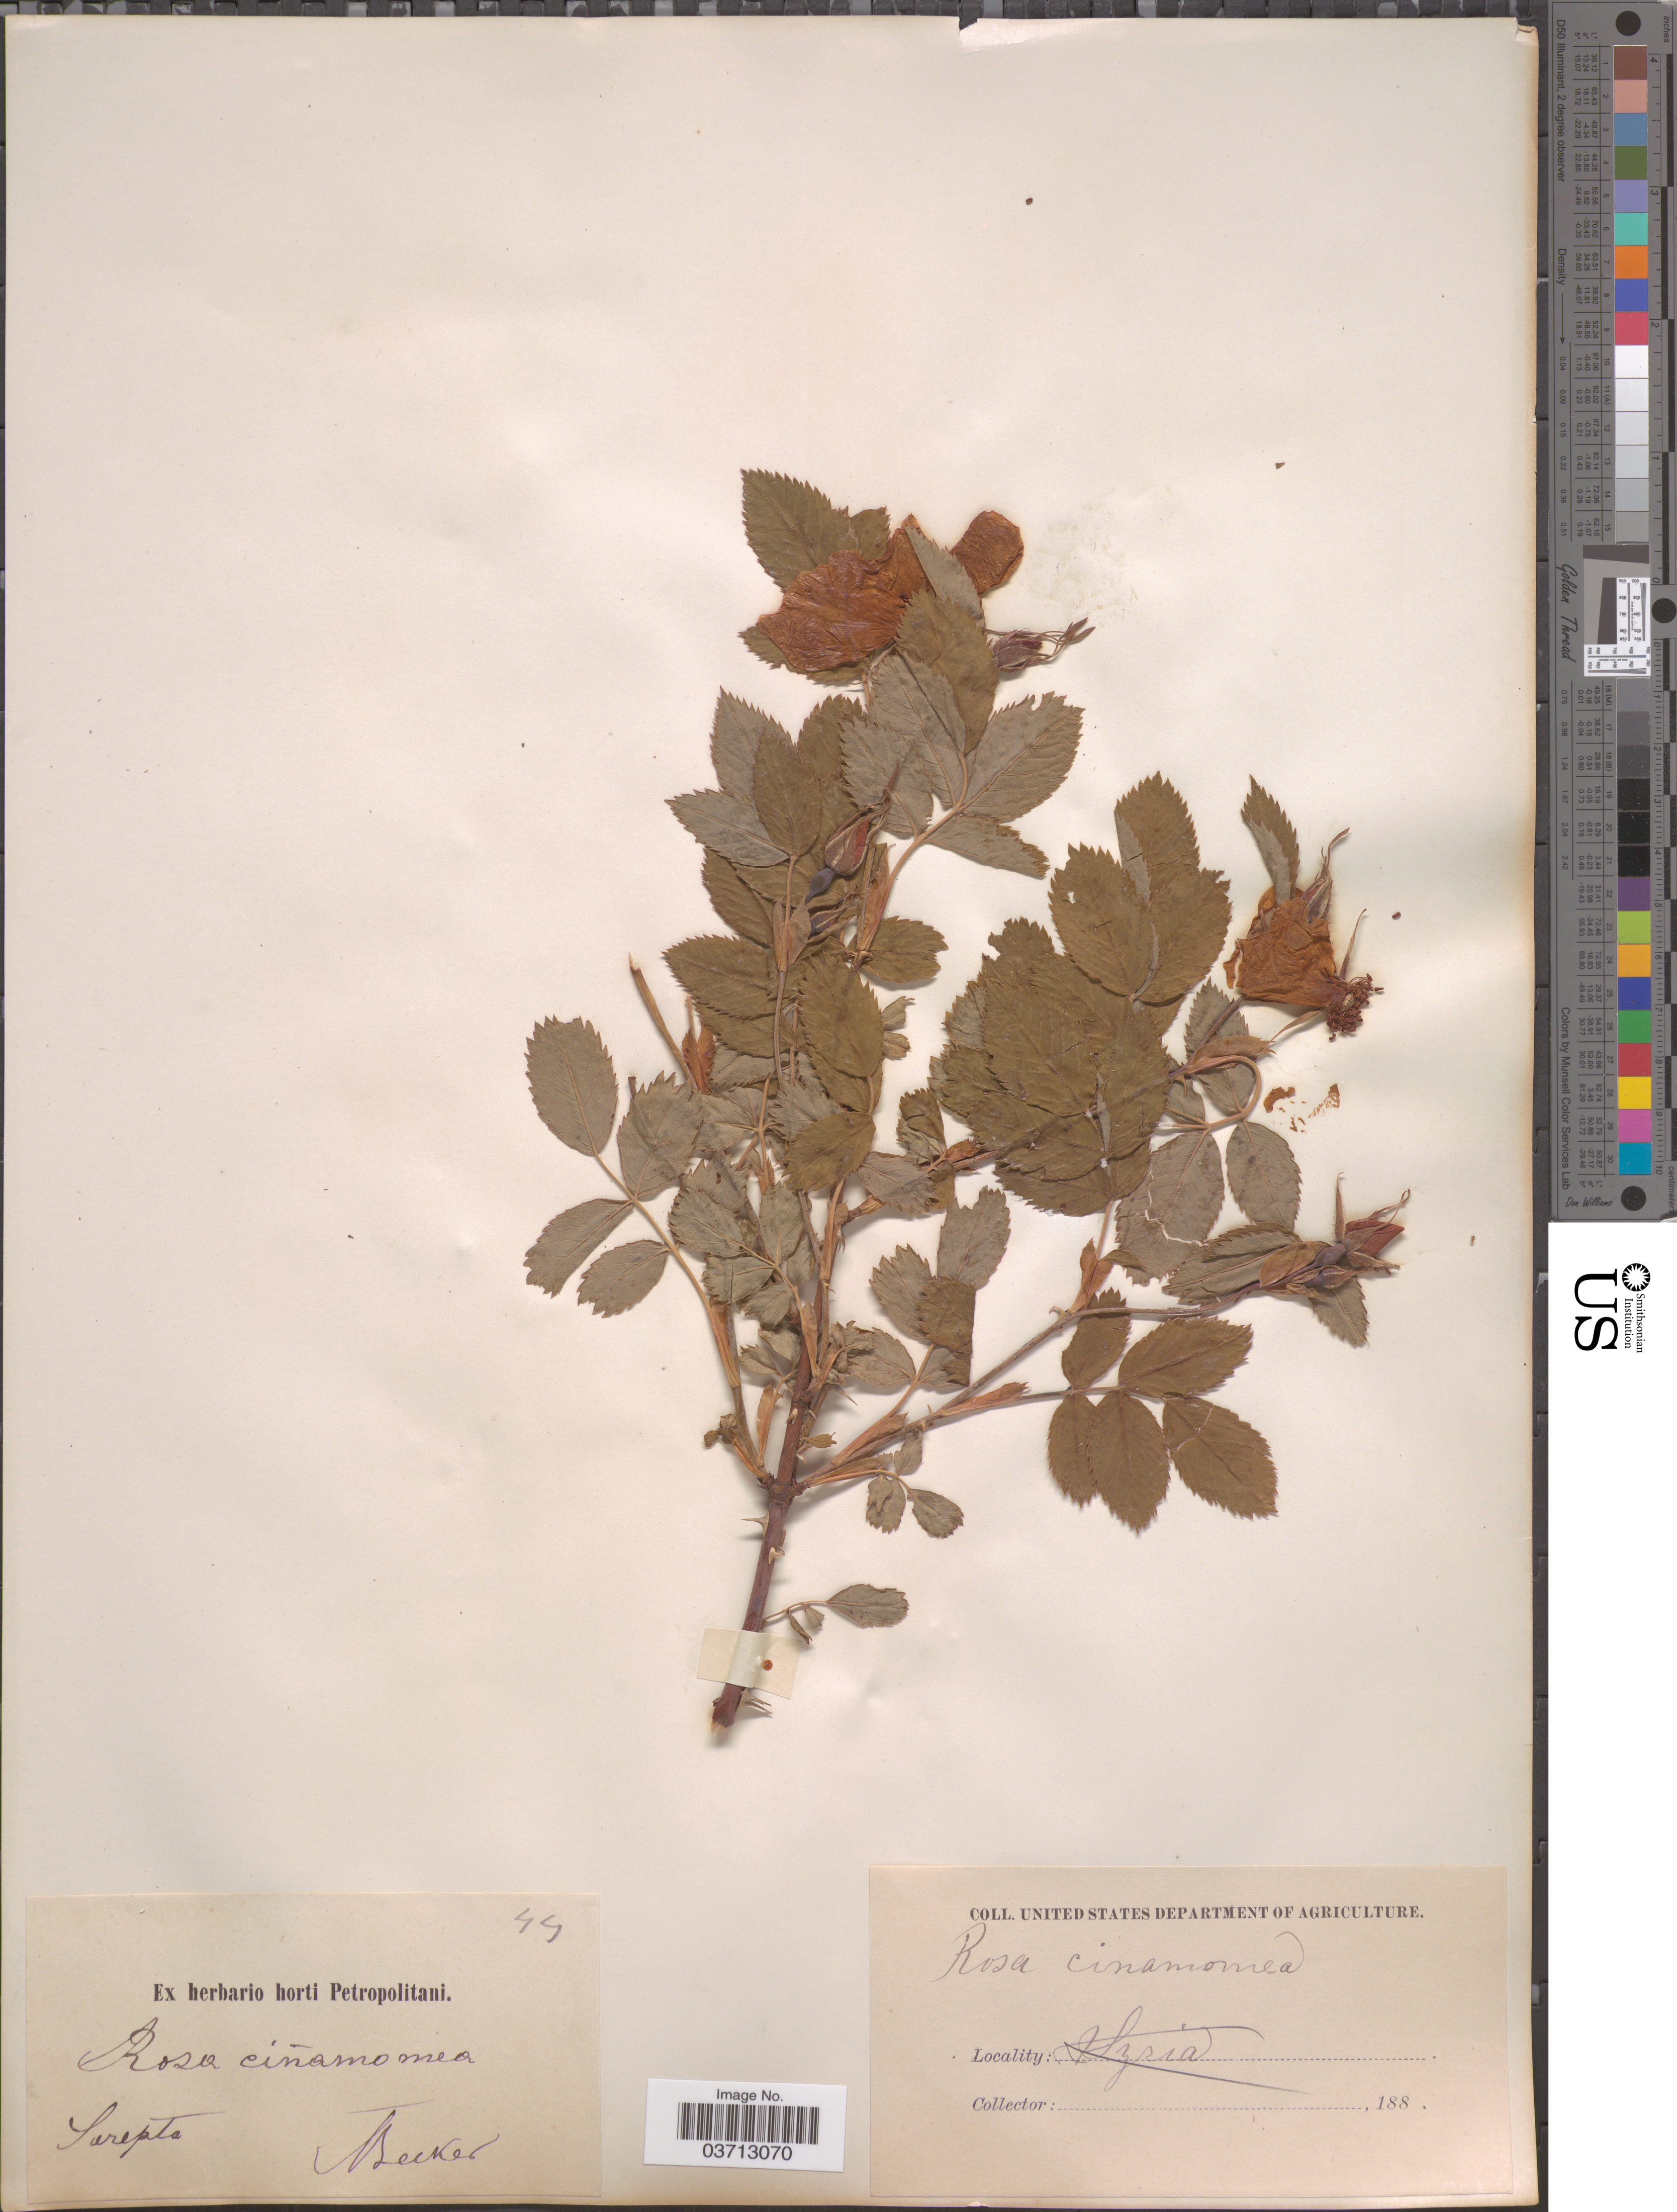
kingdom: Plantae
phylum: Tracheophyta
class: Magnoliopsida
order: Rosales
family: Rosaceae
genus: Rosa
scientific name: Rosa cinnamomea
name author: L.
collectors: J. Becker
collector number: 44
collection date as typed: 188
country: Russian Federation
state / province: Volgograd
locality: Sarepta.